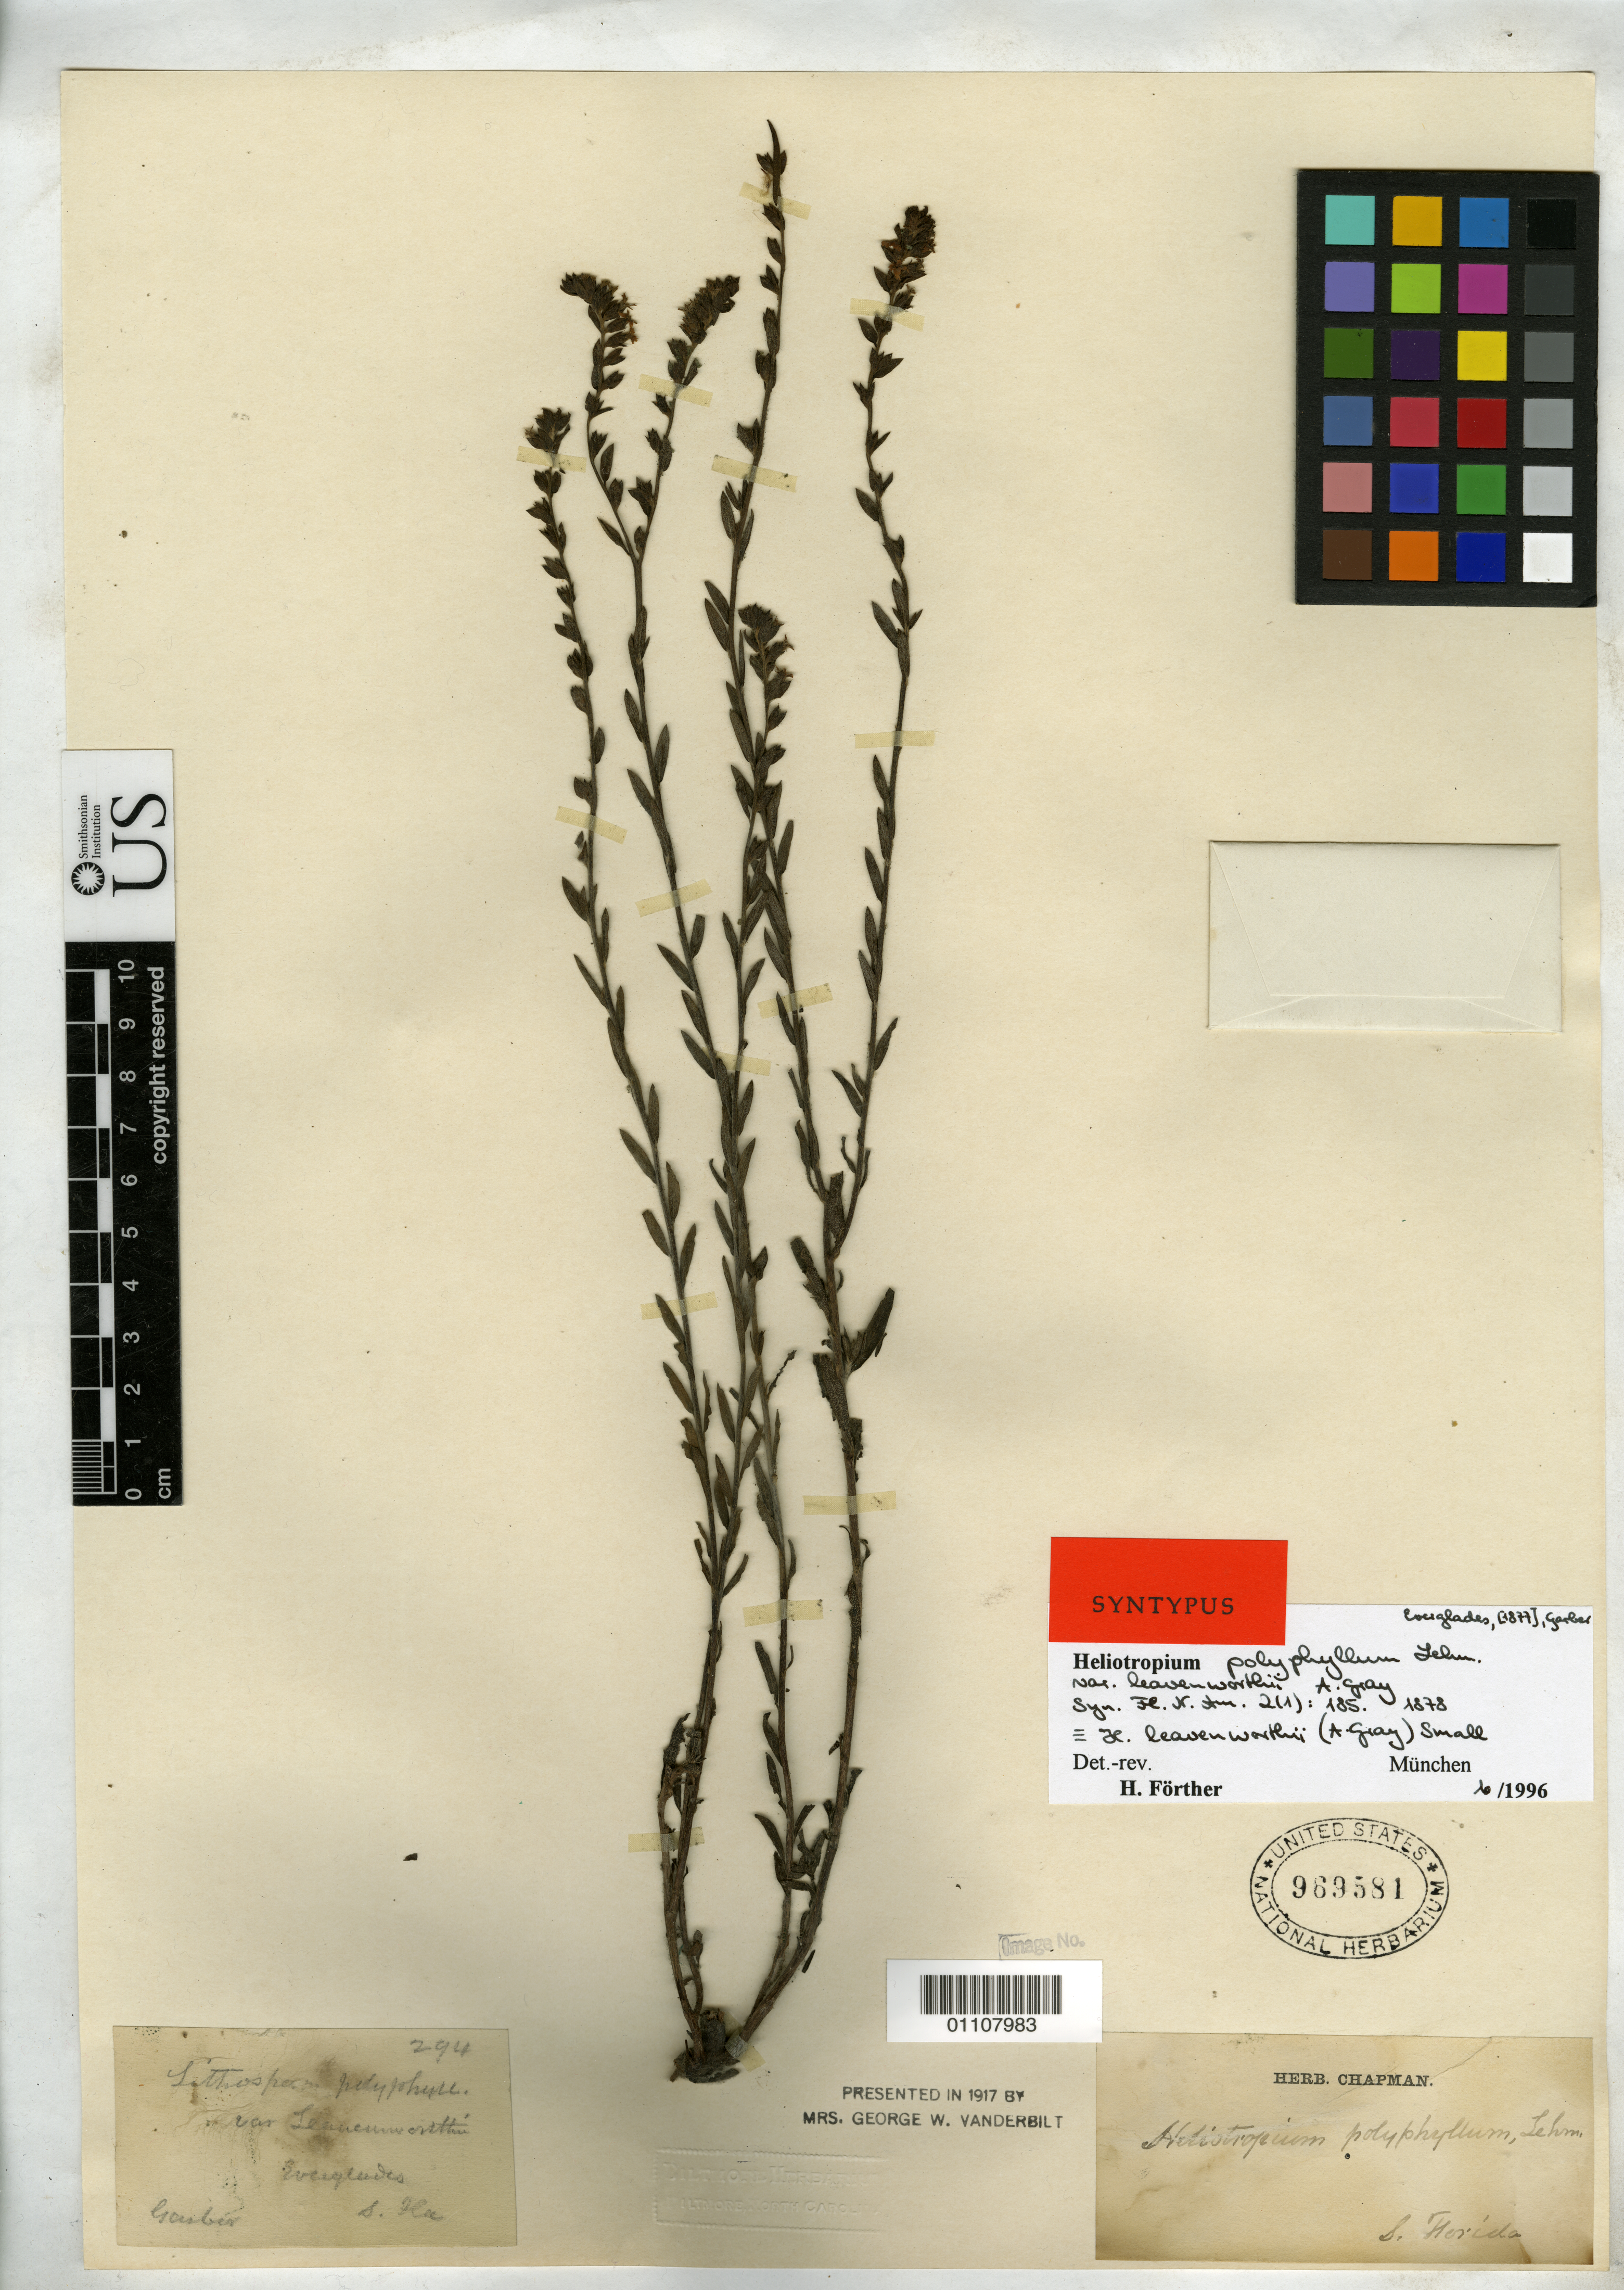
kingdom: Plantae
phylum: Tracheophyta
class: Magnoliopsida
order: Boraginales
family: Heliotropiaceae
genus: Heliotropium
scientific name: Heliotropium polyphyllum var. leavenworthii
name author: A. Gray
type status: Syntype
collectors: A. P. Garber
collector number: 294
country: United States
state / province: Florida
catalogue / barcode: US 969581